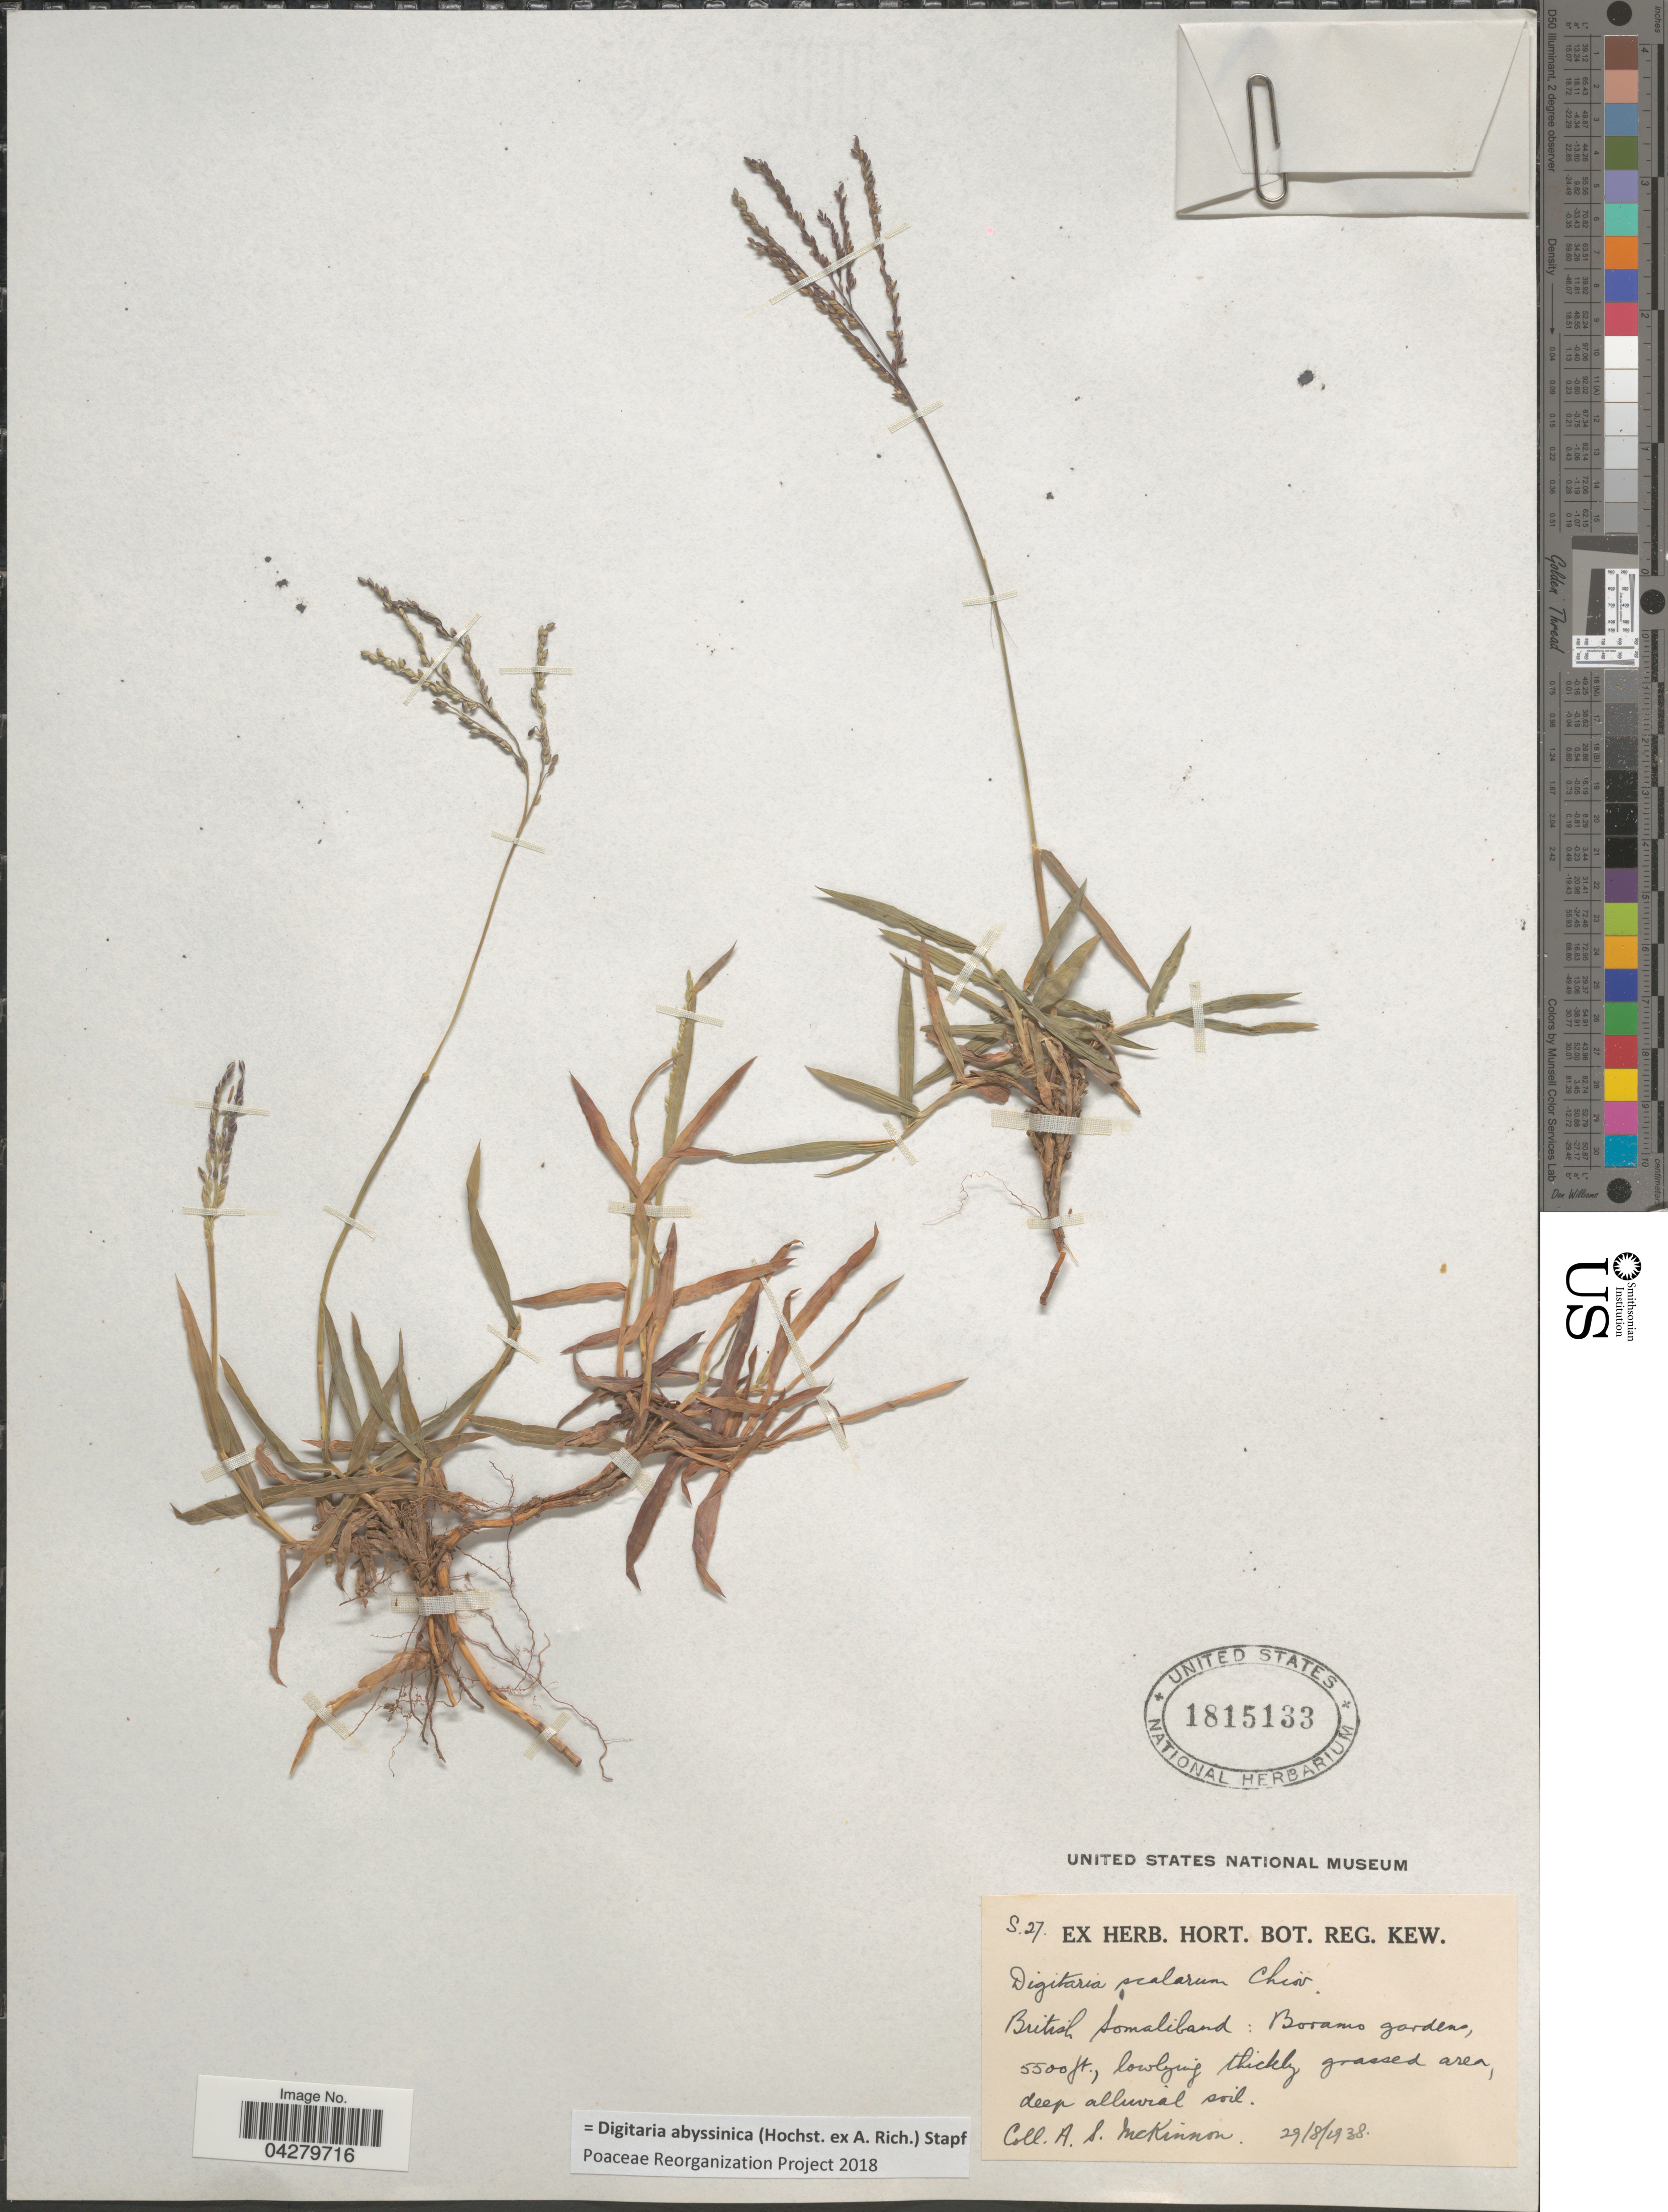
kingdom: Plantae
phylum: Tracheophyta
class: Liliopsida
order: Poales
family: Poaceae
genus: Digitaria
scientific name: Digitaria abyssinica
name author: (Hochst. ex Rich.) Stapf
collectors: A. Mckinnon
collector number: S27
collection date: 1938-08-29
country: Somalia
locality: British Somaliland : Boramo gardens.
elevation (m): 1676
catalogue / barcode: US 1815133